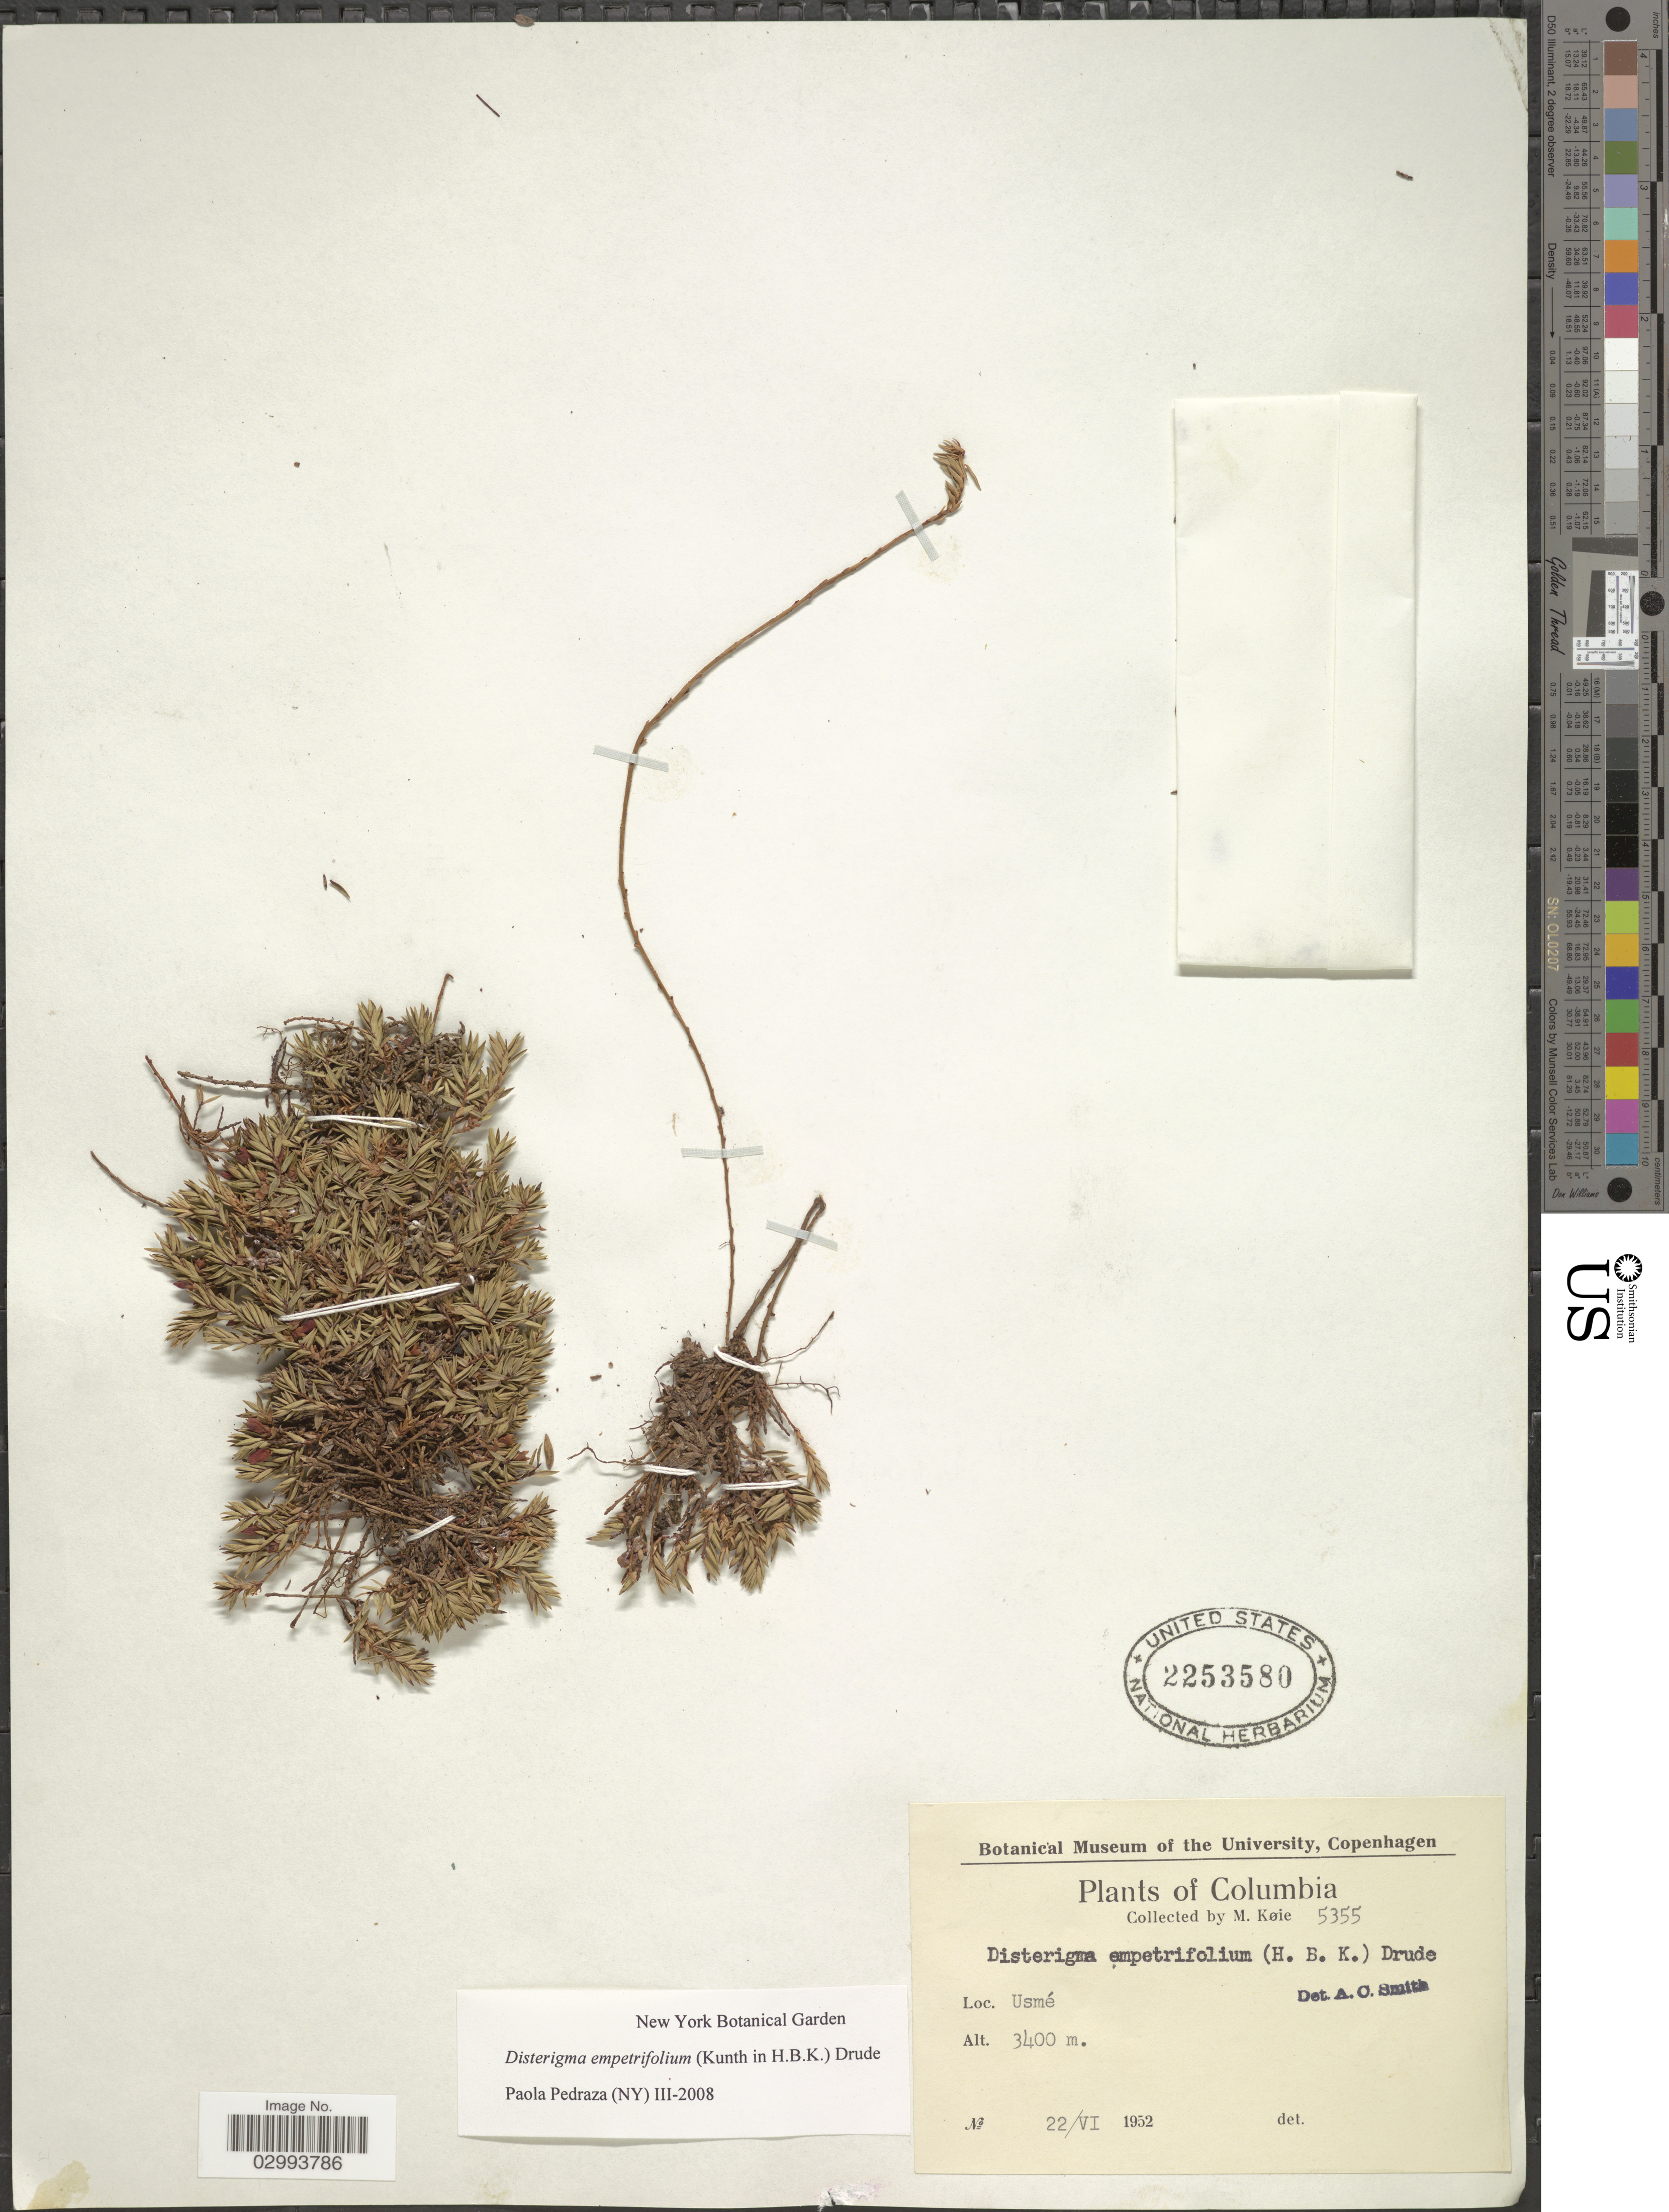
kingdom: Plantae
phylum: Tracheophyta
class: Magnoliopsida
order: Ericales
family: Ericaceae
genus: Disterigma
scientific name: Disterigma empetrifolium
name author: (Kunth) Drude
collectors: M. Köie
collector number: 5355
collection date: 1952-06-22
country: Colombia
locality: Usmé.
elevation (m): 3400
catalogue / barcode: US 2253580